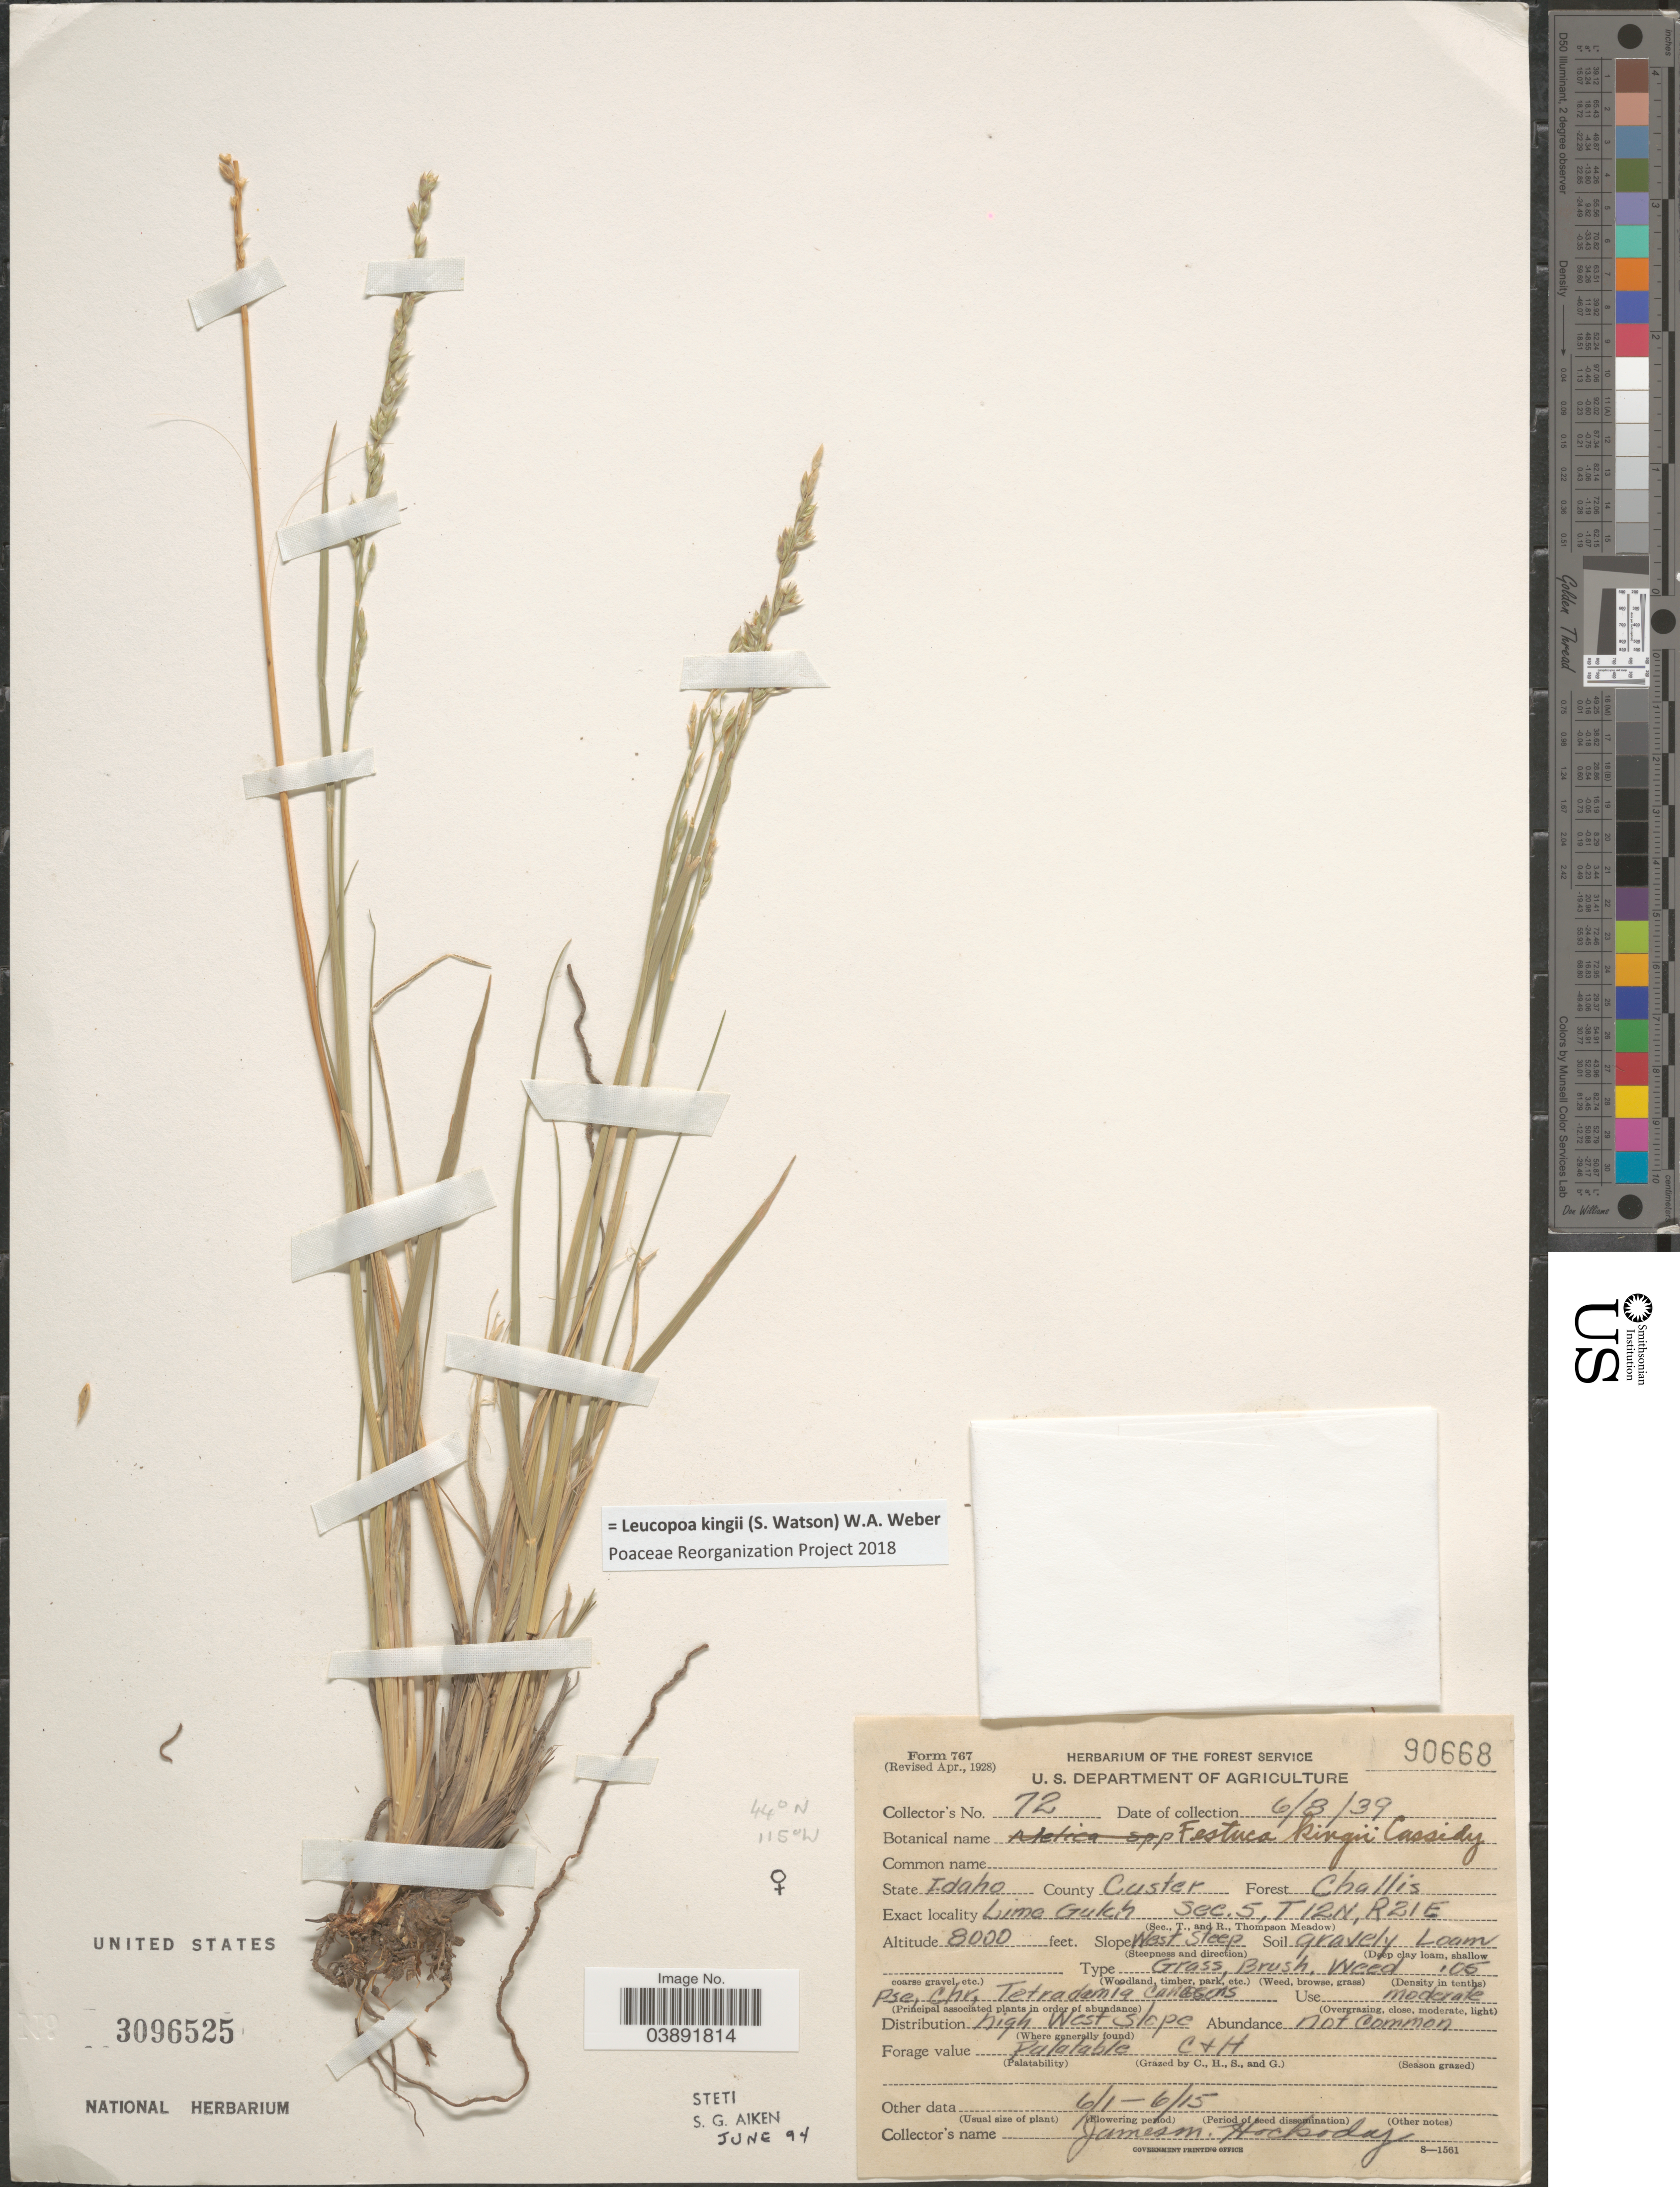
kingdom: Plantae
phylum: Tracheophyta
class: Liliopsida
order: Poales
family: Poaceae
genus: Hesperochloa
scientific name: Hesperochloa kingii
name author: (S. Watson) Rydb.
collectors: J. Hockoday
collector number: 72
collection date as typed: Transcribed d/m/y: 8/6/39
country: United States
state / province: Idaho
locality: County Custer. Forest Challis. Lima Gulch Sec. 5, T12N, R21E. Slope West Steep.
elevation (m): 2438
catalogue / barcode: US 3096525